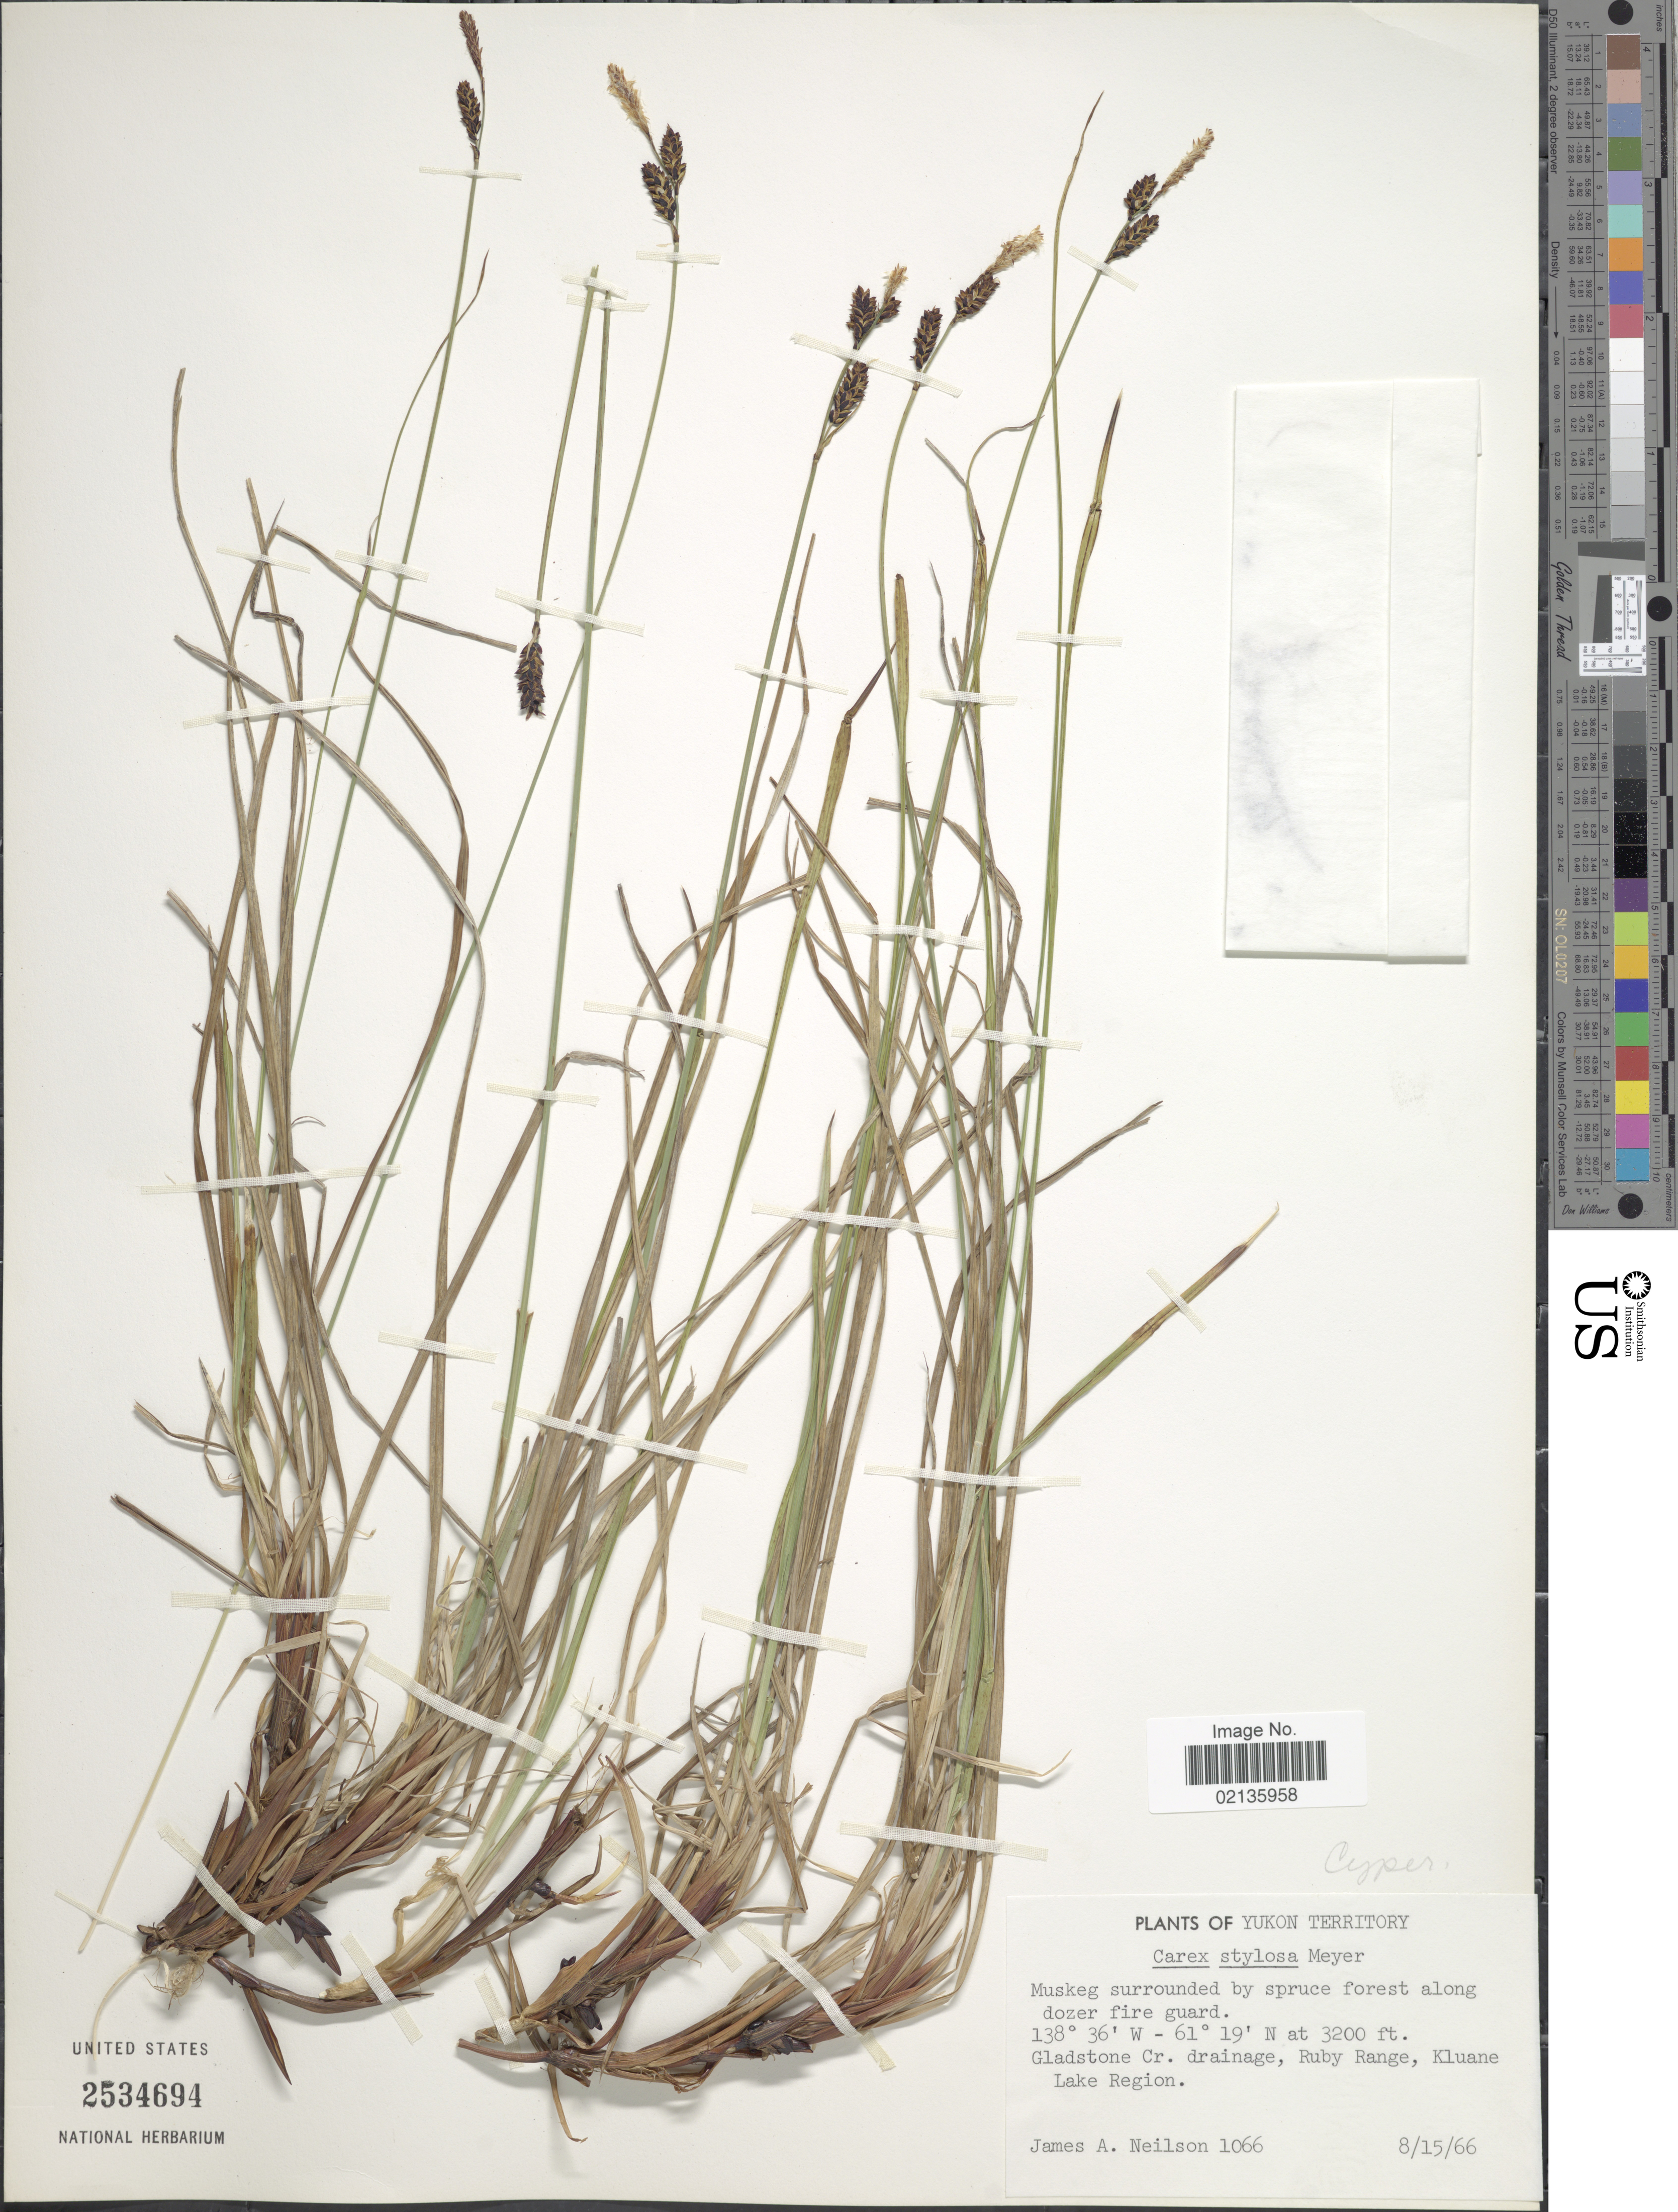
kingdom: Plantae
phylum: Tracheophyta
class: Liliopsida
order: Poales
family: Cyperaceae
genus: Carex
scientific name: Carex stylosa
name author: C.A. Mey.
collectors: J. Neilson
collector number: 1066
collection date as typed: Transcribed d/m/y: 15/8/66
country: Canada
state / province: Yukon Territory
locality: Muskeg surrounded by spruce forest along doze fire guard. Gladstone Cr. drainage, Ruby Range, Kluane Lake Region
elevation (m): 975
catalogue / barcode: US 2534694